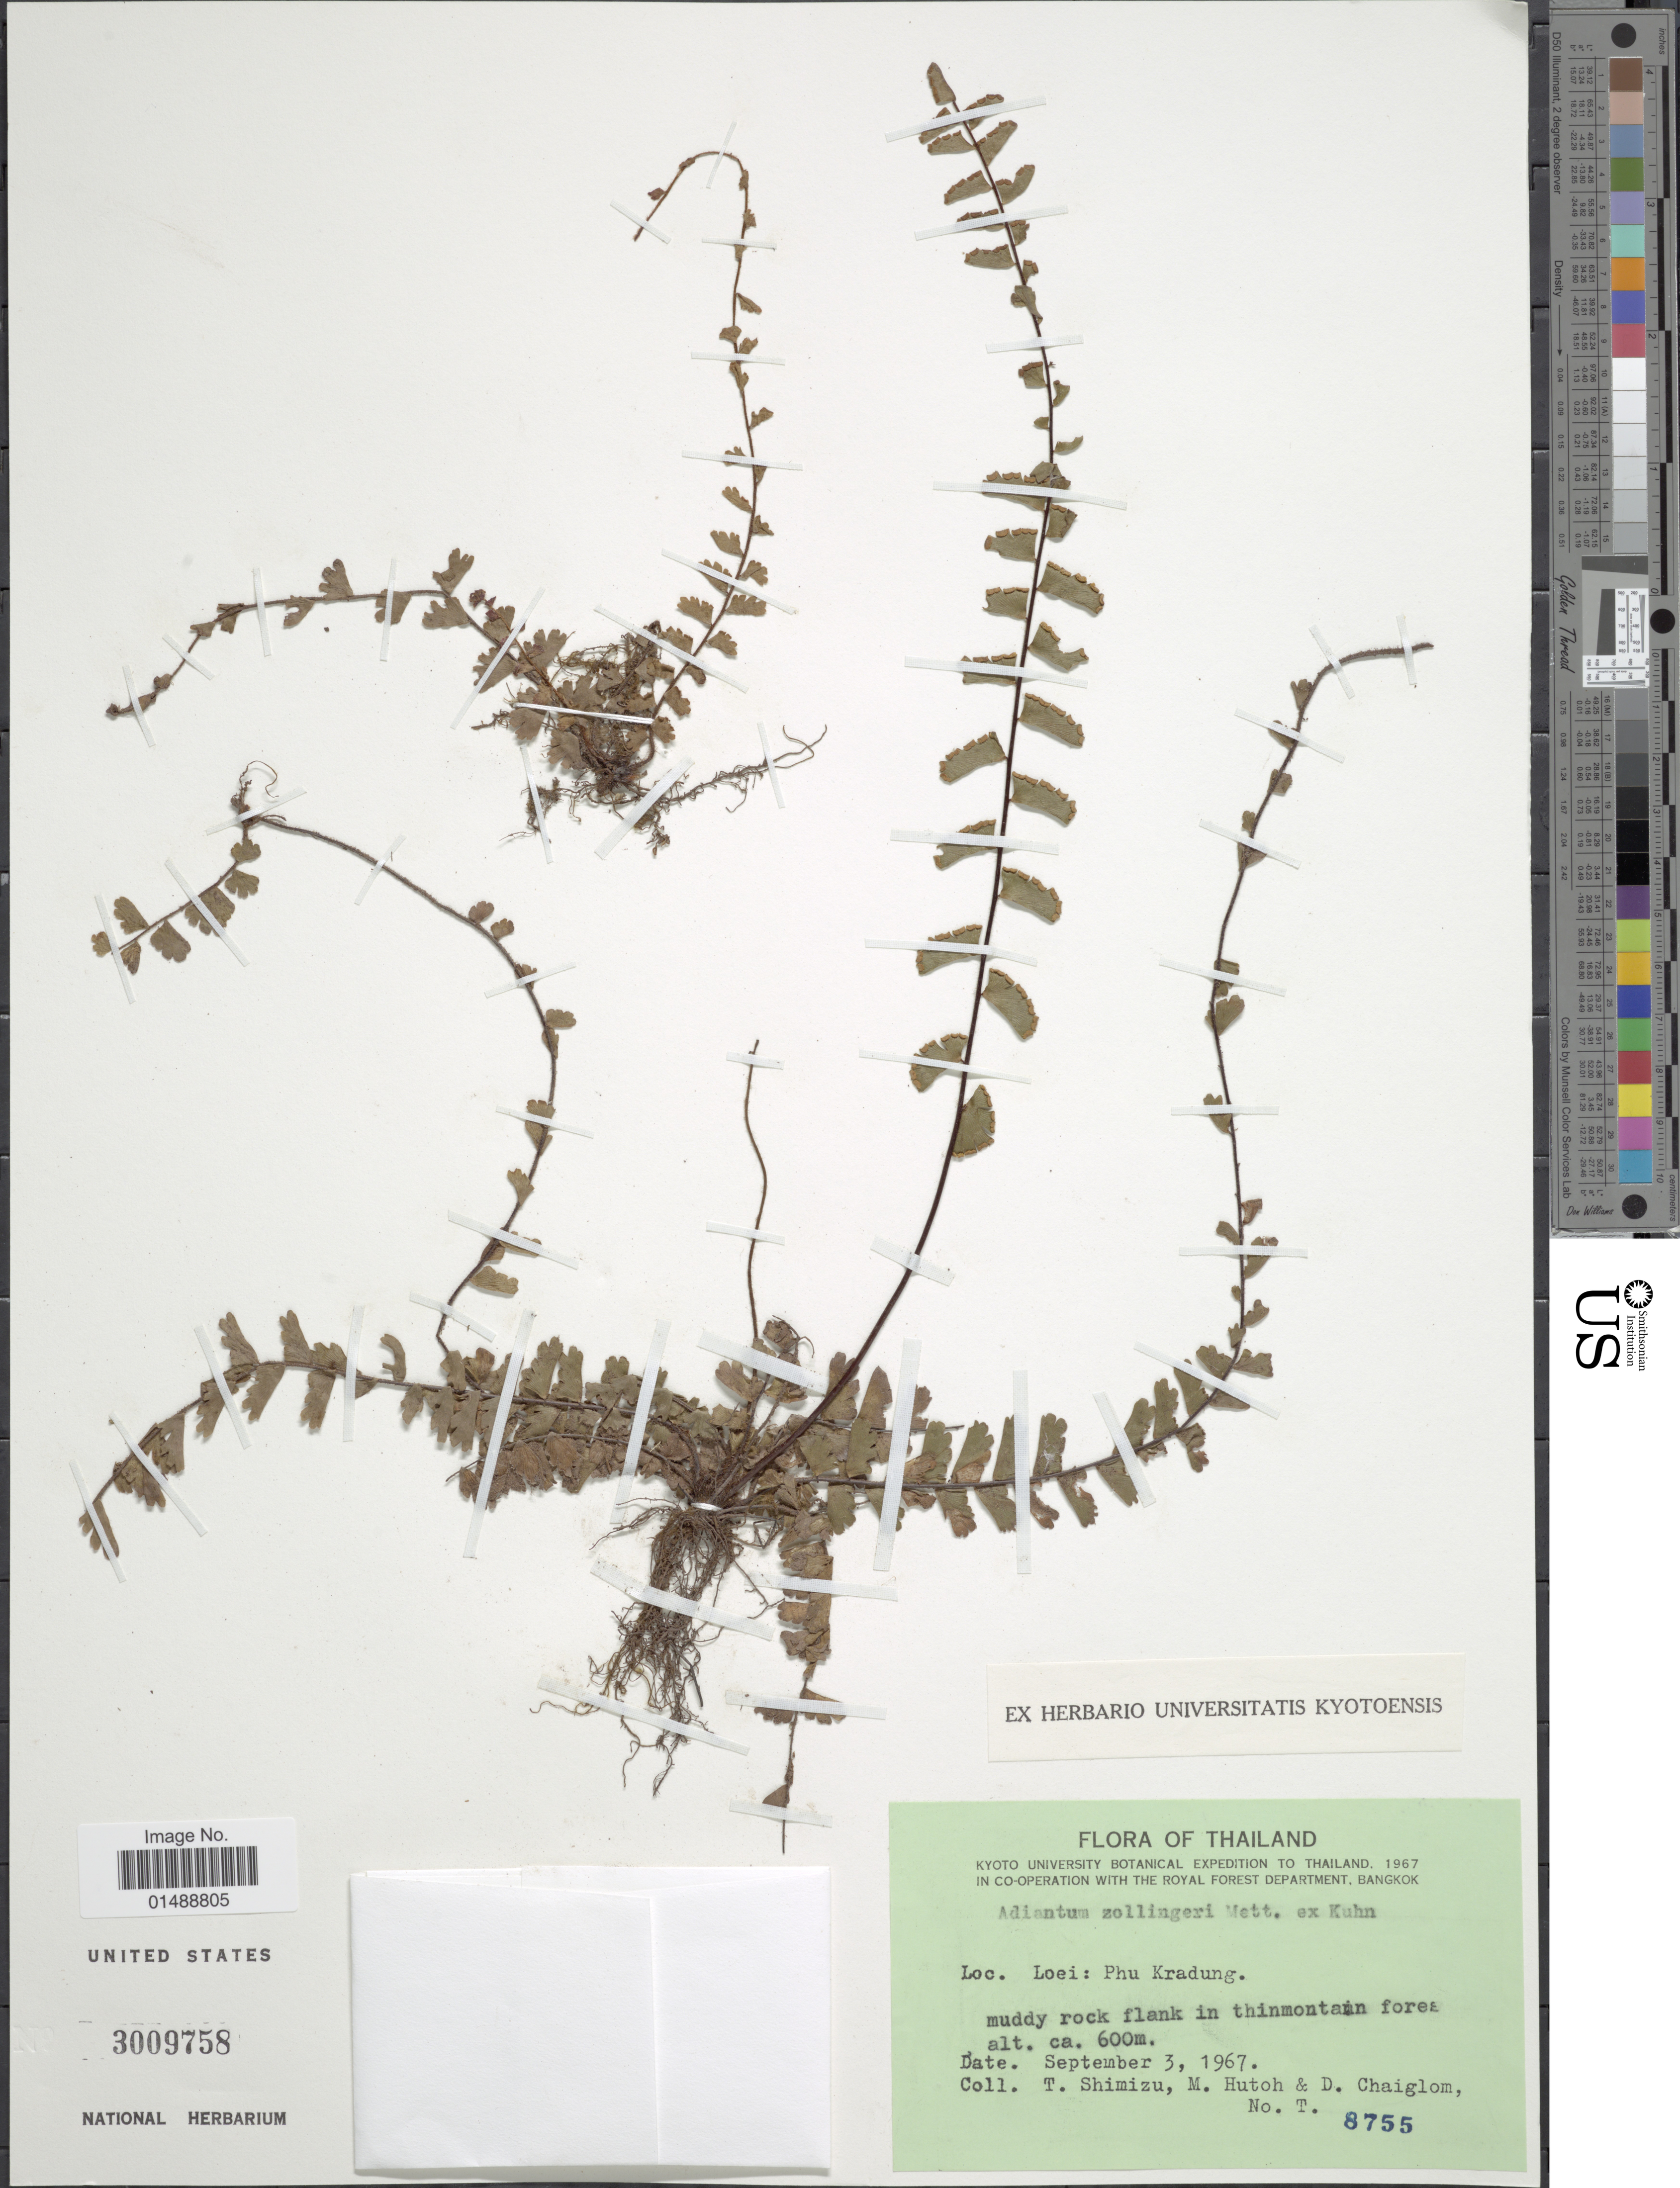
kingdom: Plantae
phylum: Tracheophyta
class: Polypodiopsida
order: Polypodiales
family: Pteridaceae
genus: Adiantum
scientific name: Adiantum zollingeri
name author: Mett. ex Kuhn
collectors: T. Shimizu, M. Hutoh & D. Chaiglom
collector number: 8755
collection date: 1967-09-03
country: Thailand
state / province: Loei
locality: Phu Kradung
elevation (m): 600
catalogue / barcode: US 3009758